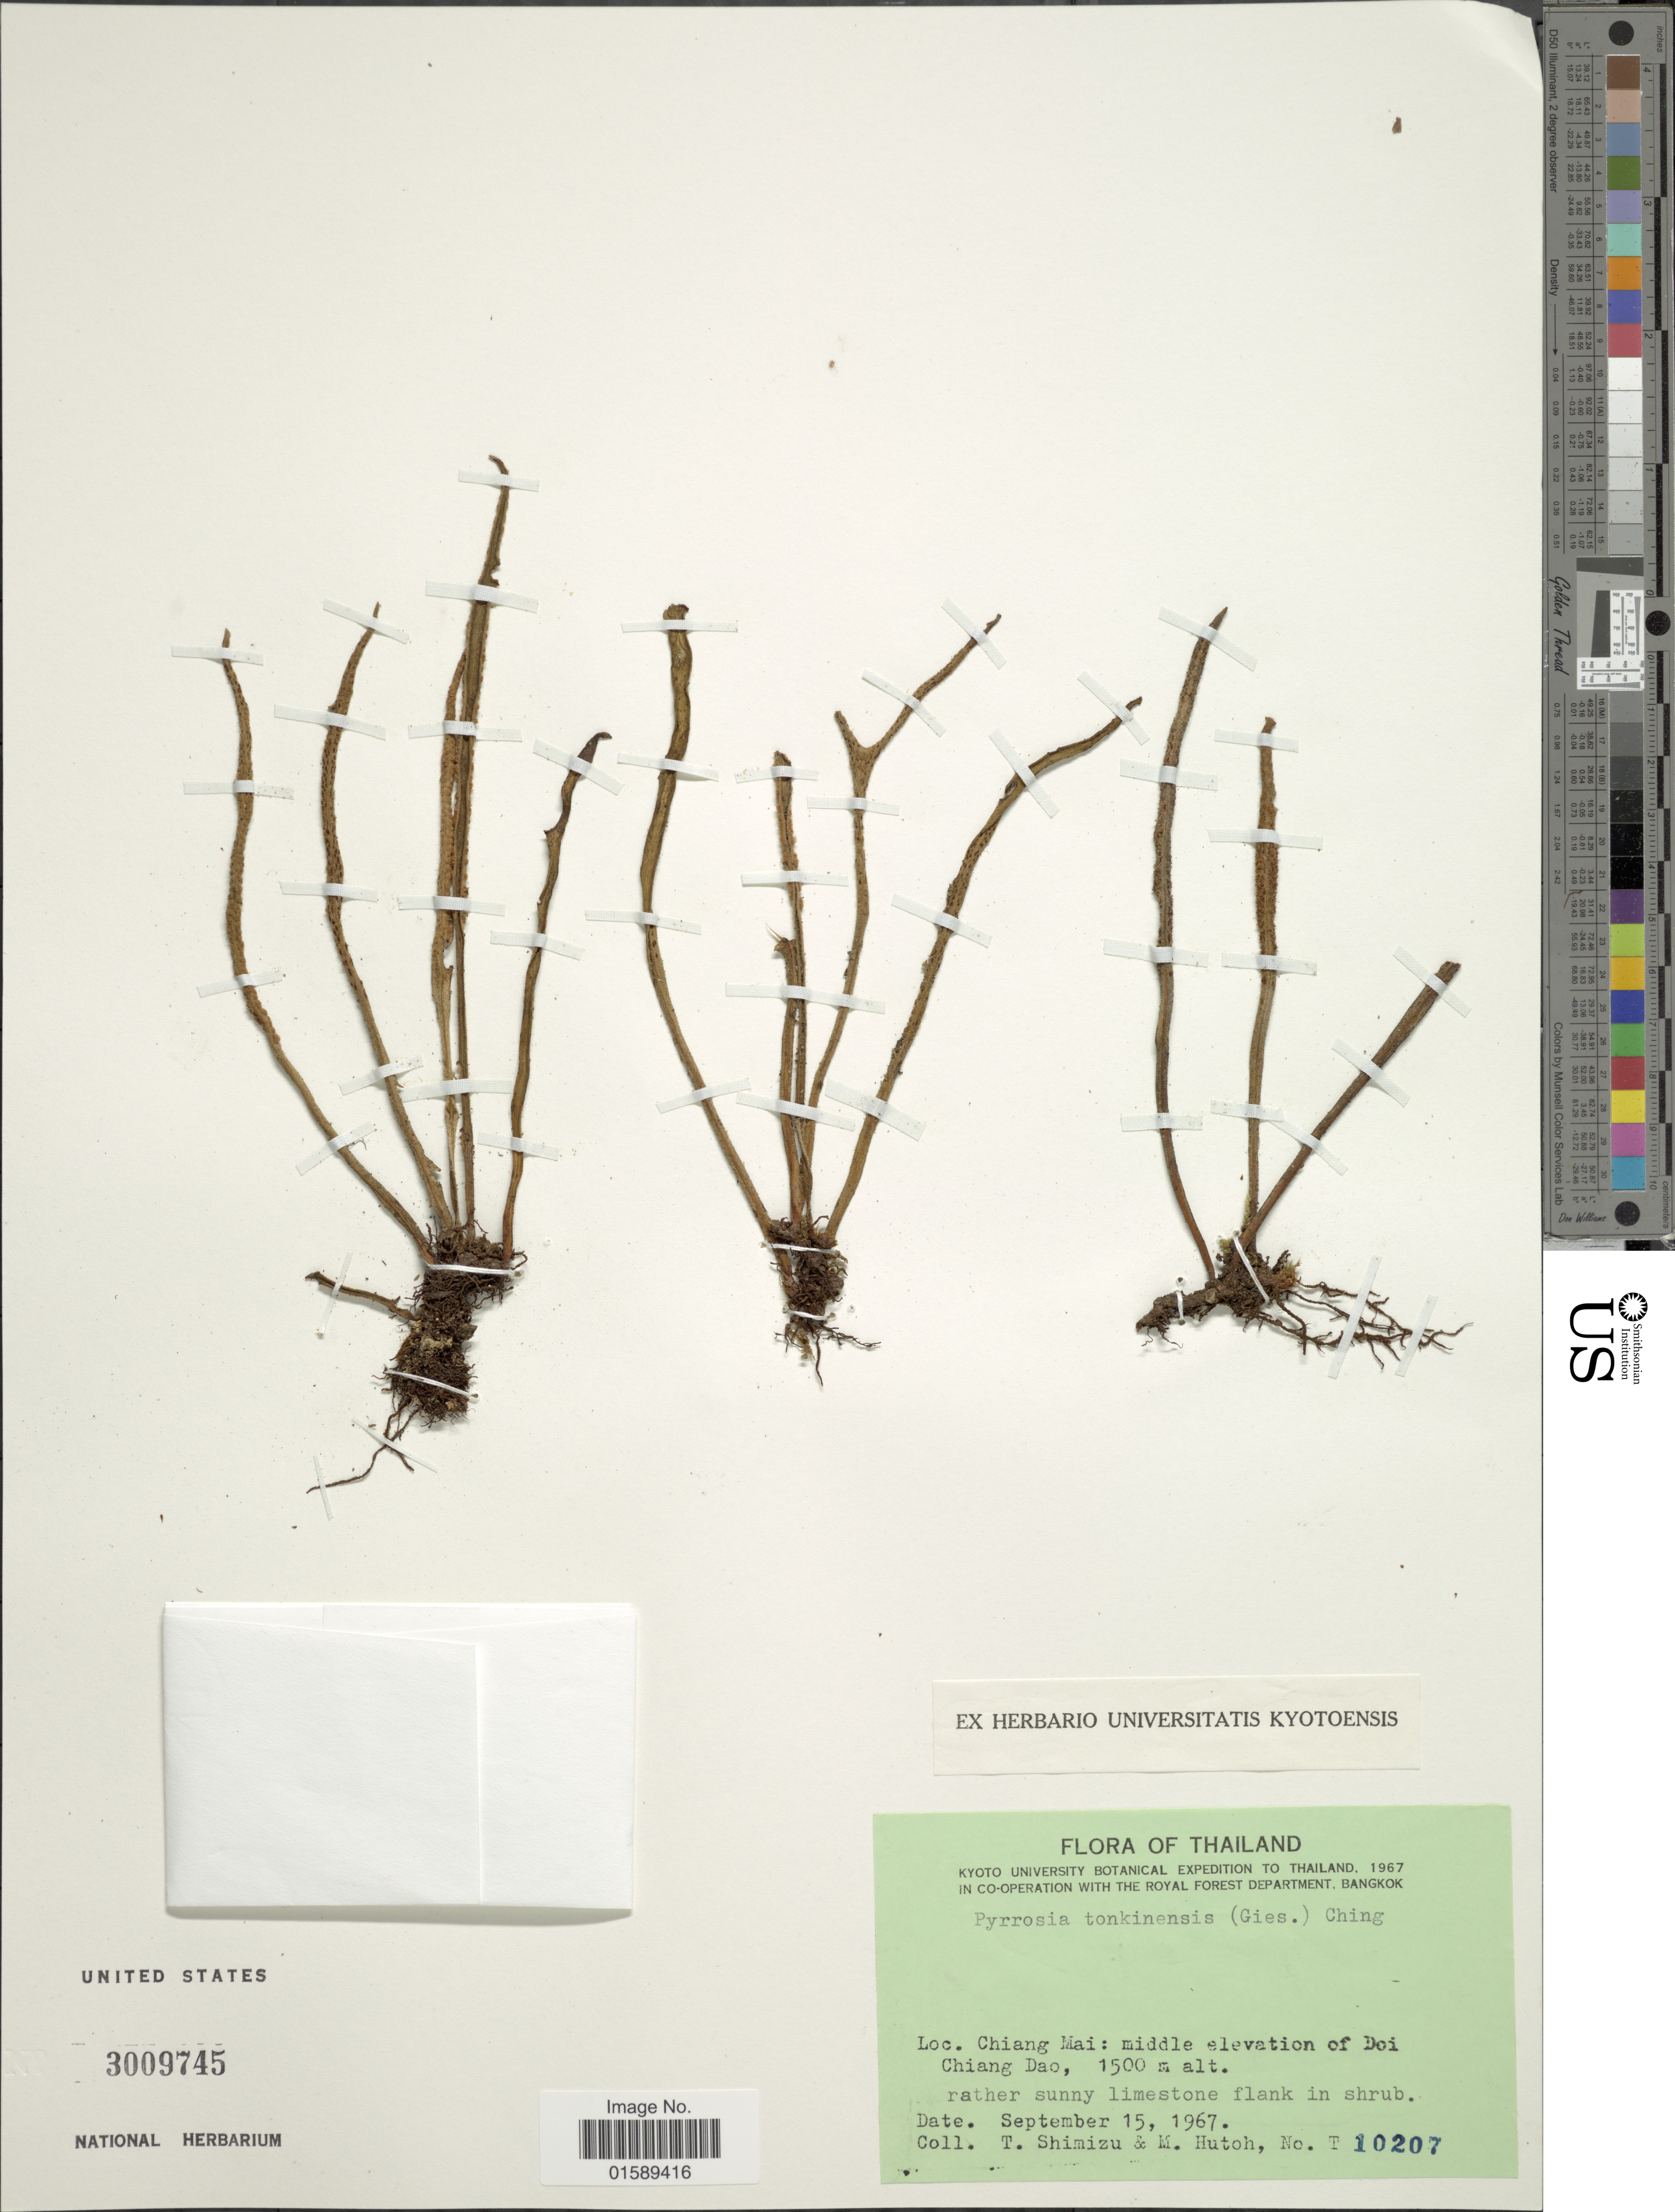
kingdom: Plantae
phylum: Tracheophyta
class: Polypodiopsida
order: Polypodiales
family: Polypodiaceae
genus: Pyrrosia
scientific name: Pyrrosia tonkinensis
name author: (Giesenh.) Ching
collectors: T. Shimizu & M. Hutoh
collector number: T10207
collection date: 1967-09-15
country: Thailand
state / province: Chiang Mai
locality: Thailand, Chiang Mai: middle elevation of Doi Chiang Dao.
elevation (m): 1500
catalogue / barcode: US 3009745